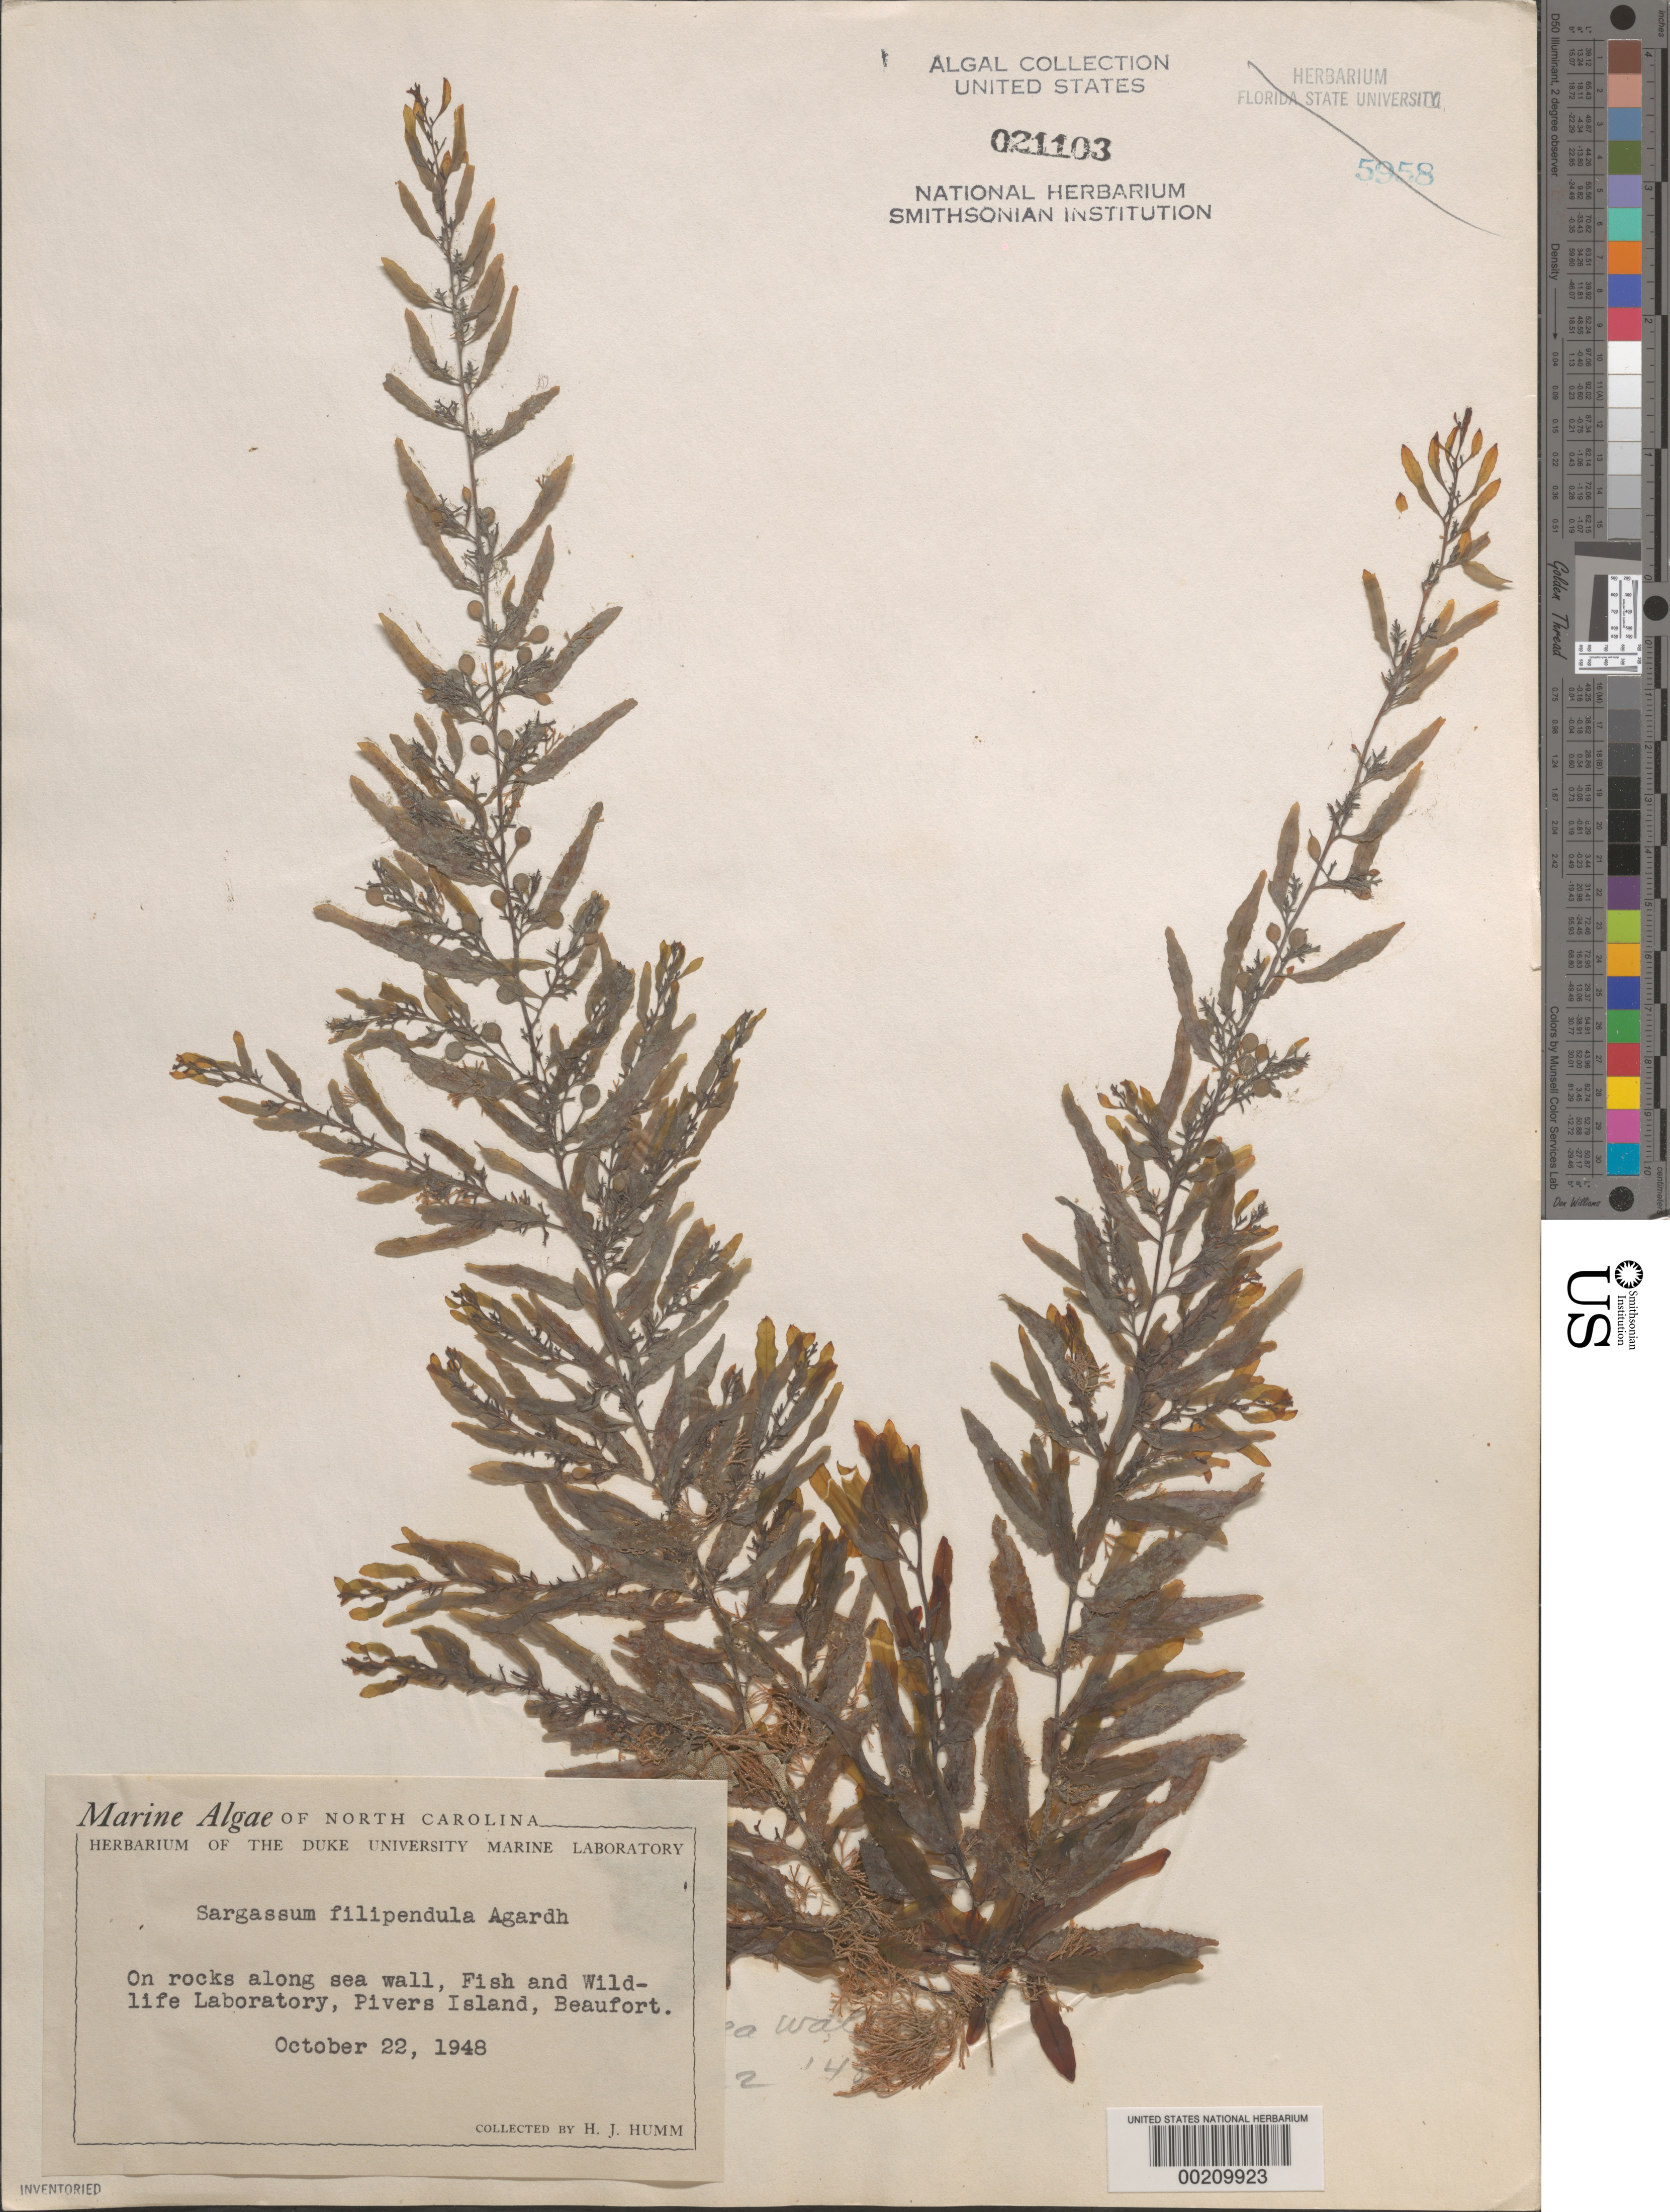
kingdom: Chromista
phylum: Ochrophyta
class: Phaeophyceae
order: Fucales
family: Sargassaceae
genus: Sargassum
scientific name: Sargassum filipendula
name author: C. Agardh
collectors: H. J. Humm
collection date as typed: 22 Oct 1948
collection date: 1948-10-22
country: United States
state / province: North Carolina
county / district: Carteret County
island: Pivers Island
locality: Beaufort, Fish and Wildlife Laboratory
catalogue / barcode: US 21103